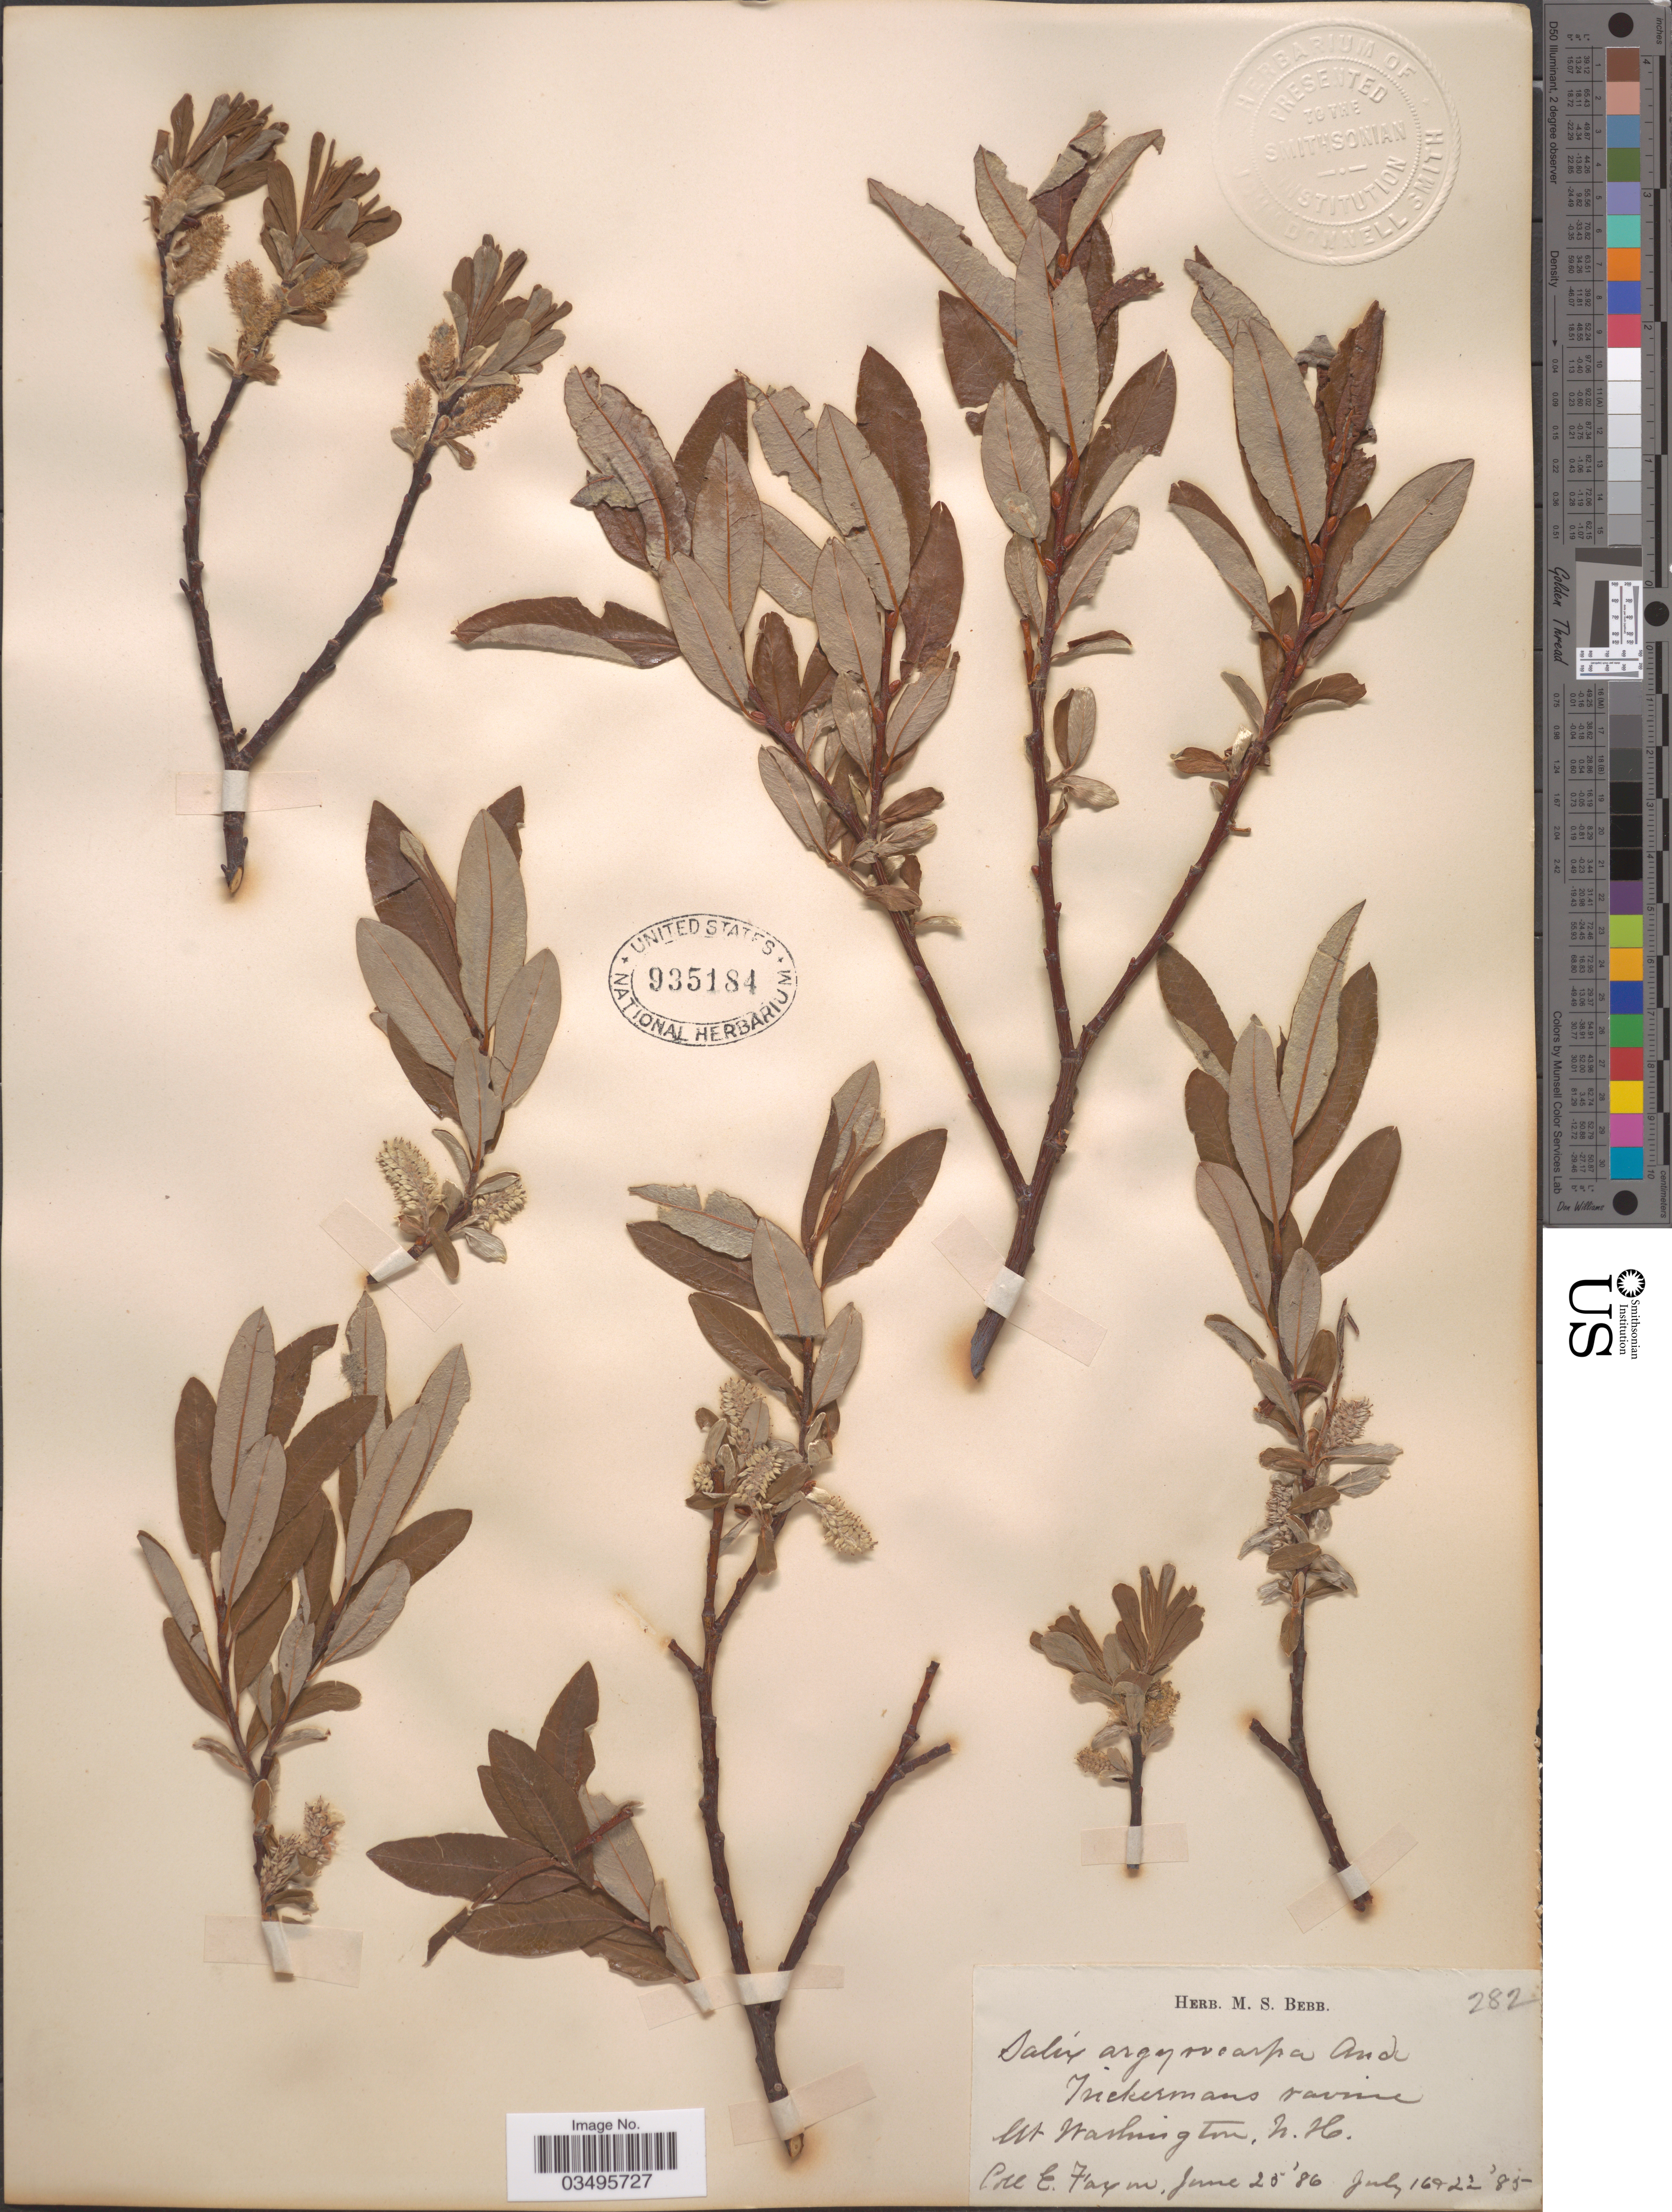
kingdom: Plantae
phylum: Tracheophyta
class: Magnoliopsida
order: Malpighiales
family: Salicaceae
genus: Salix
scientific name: Salix argyrocarpa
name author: L. Andersson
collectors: E. Faxon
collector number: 282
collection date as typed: Transcribed d/m/y: 22/7/85 to 25/6/86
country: United States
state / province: New Hampshire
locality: Tuckermans ravine. Mt Washington.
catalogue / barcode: US 935184